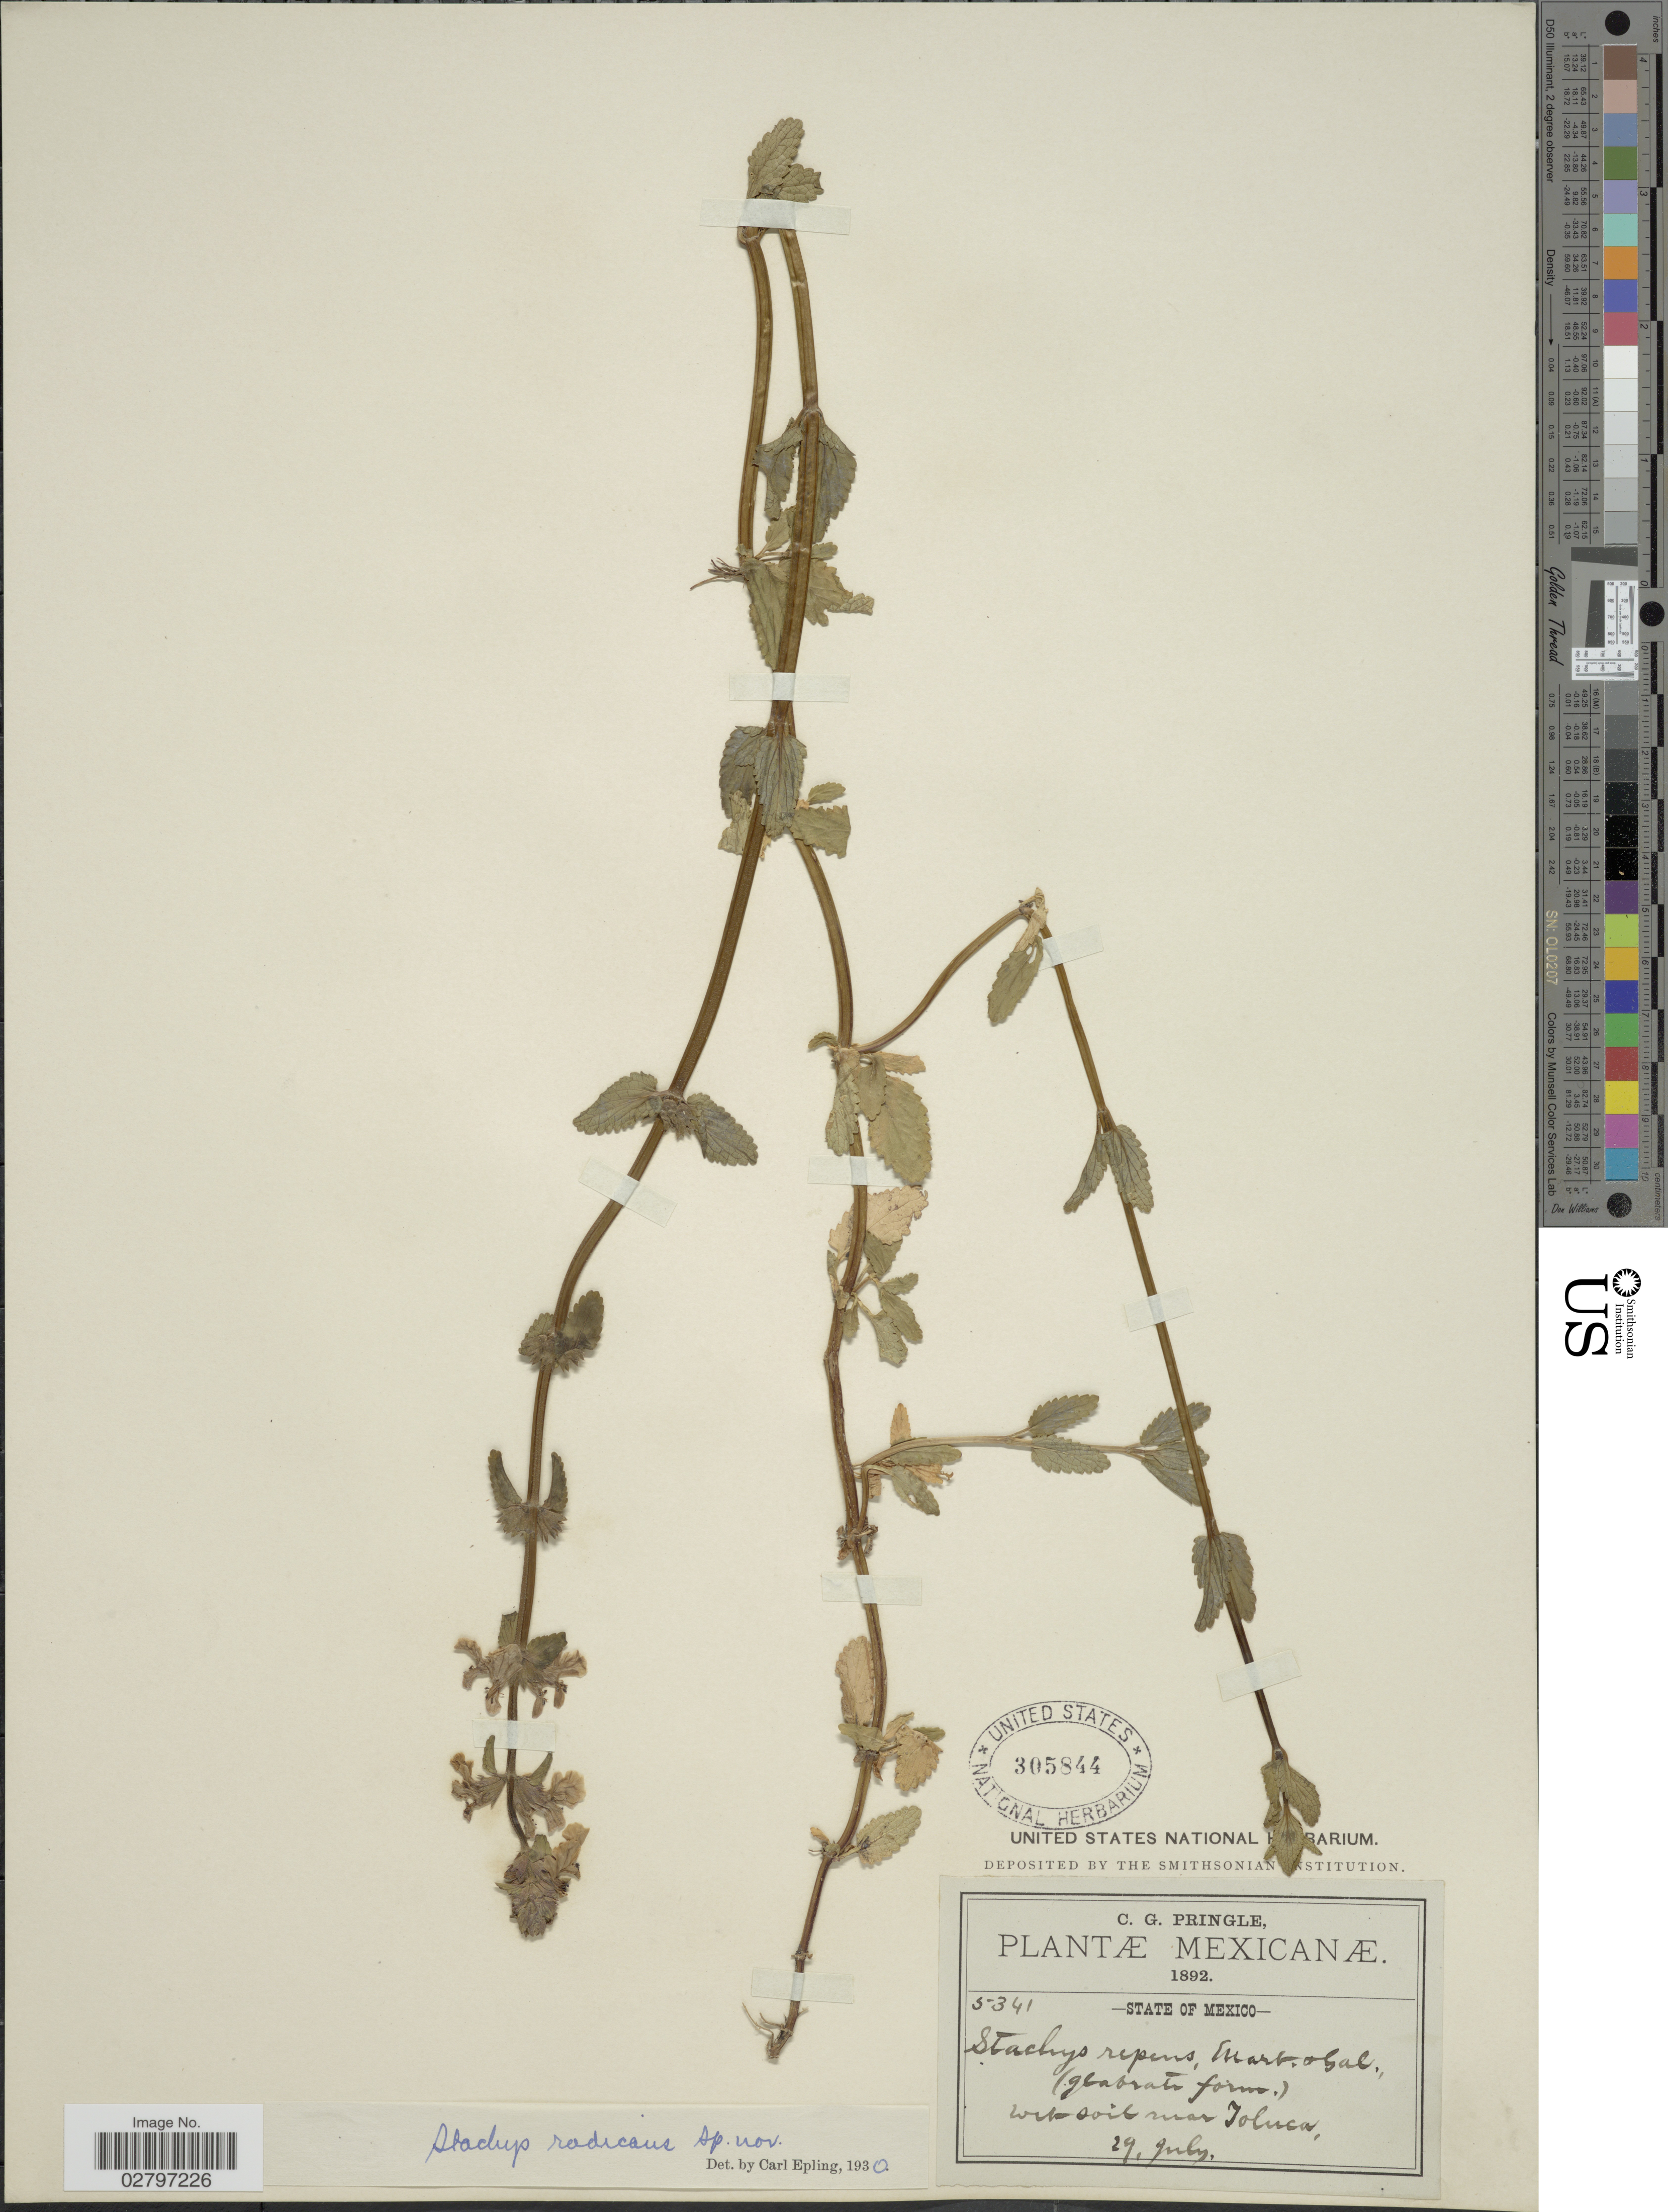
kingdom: Plantae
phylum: Tracheophyta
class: Magnoliopsida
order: Lamiales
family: Lamiaceae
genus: Stachys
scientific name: Stachys radicans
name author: Epling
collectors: C. G. Pringle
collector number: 5341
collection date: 1892-07-29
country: Mexico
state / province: México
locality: Near Toluca.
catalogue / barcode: US 305844